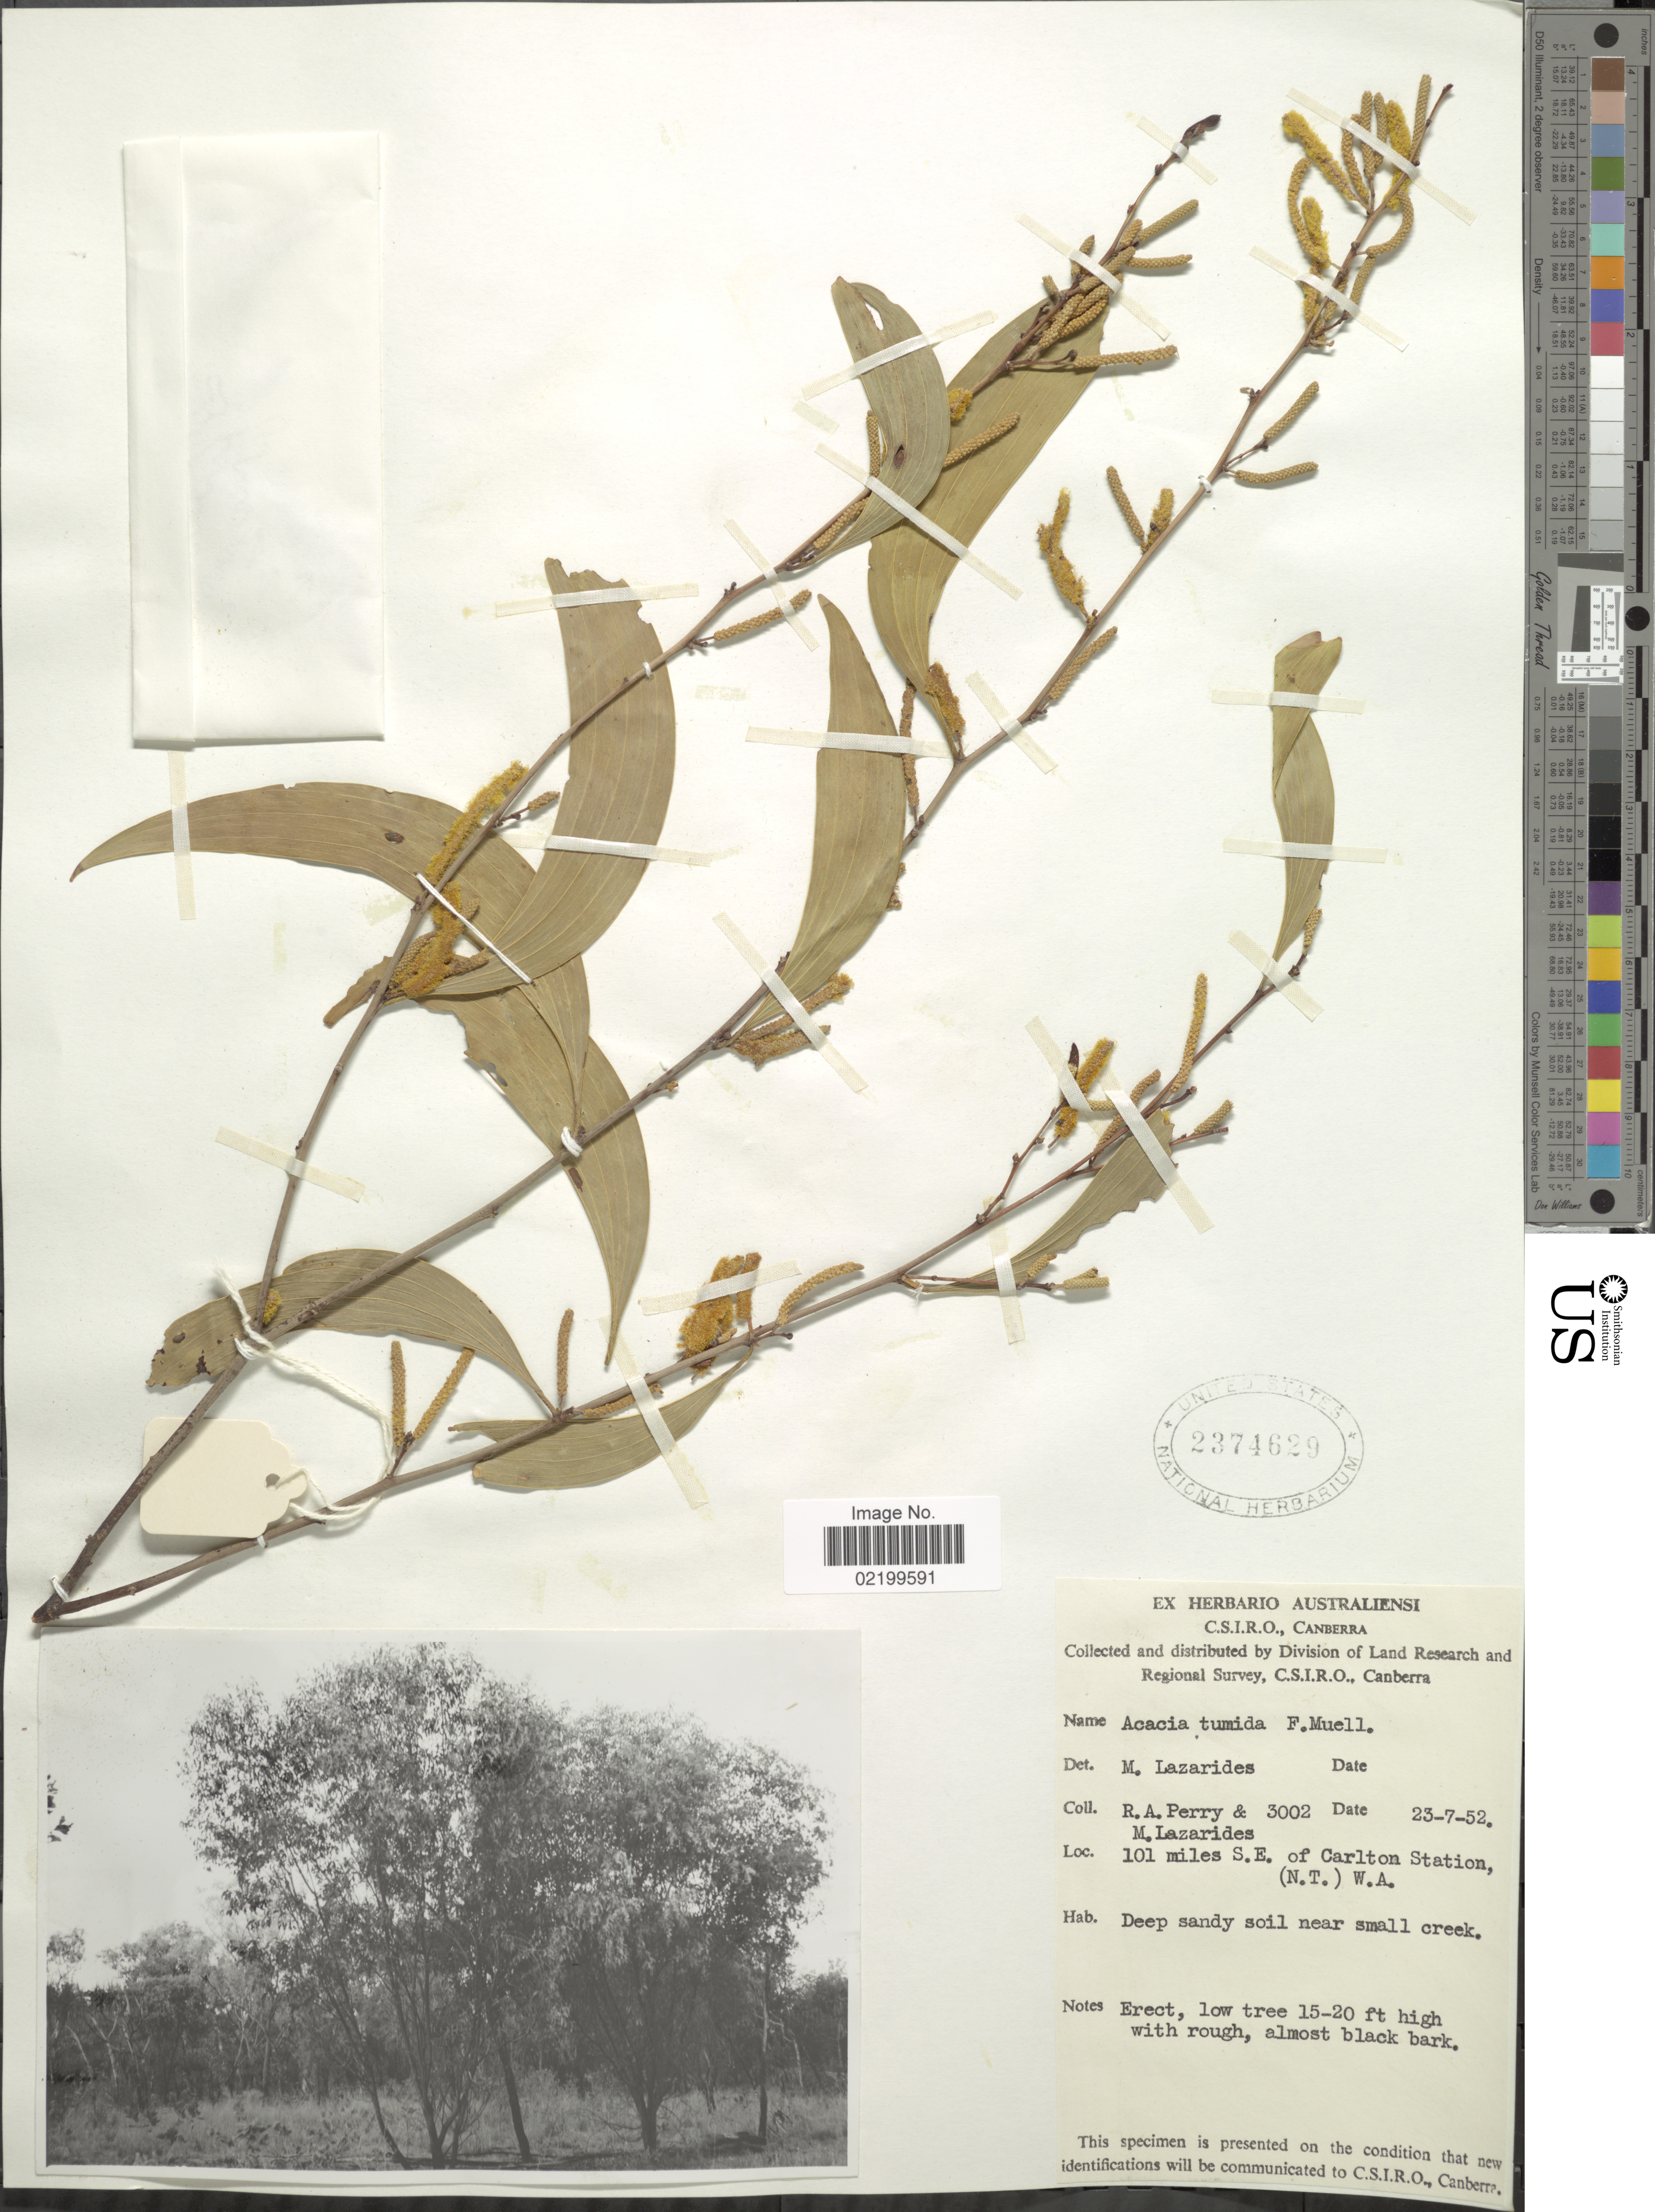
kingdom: Plantae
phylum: Tracheophyta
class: Magnoliopsida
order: Fabales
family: Fabaceae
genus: Acacia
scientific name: Acacia tumida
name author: Benth.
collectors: Perry, R. A. & M. Lazarides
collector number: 3002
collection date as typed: Transcribed d/m/y: 23/7/52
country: Australia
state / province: Northern Territory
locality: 101 miles S.E. of Carlton Station, (N.T.) W.A.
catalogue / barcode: US 2374629